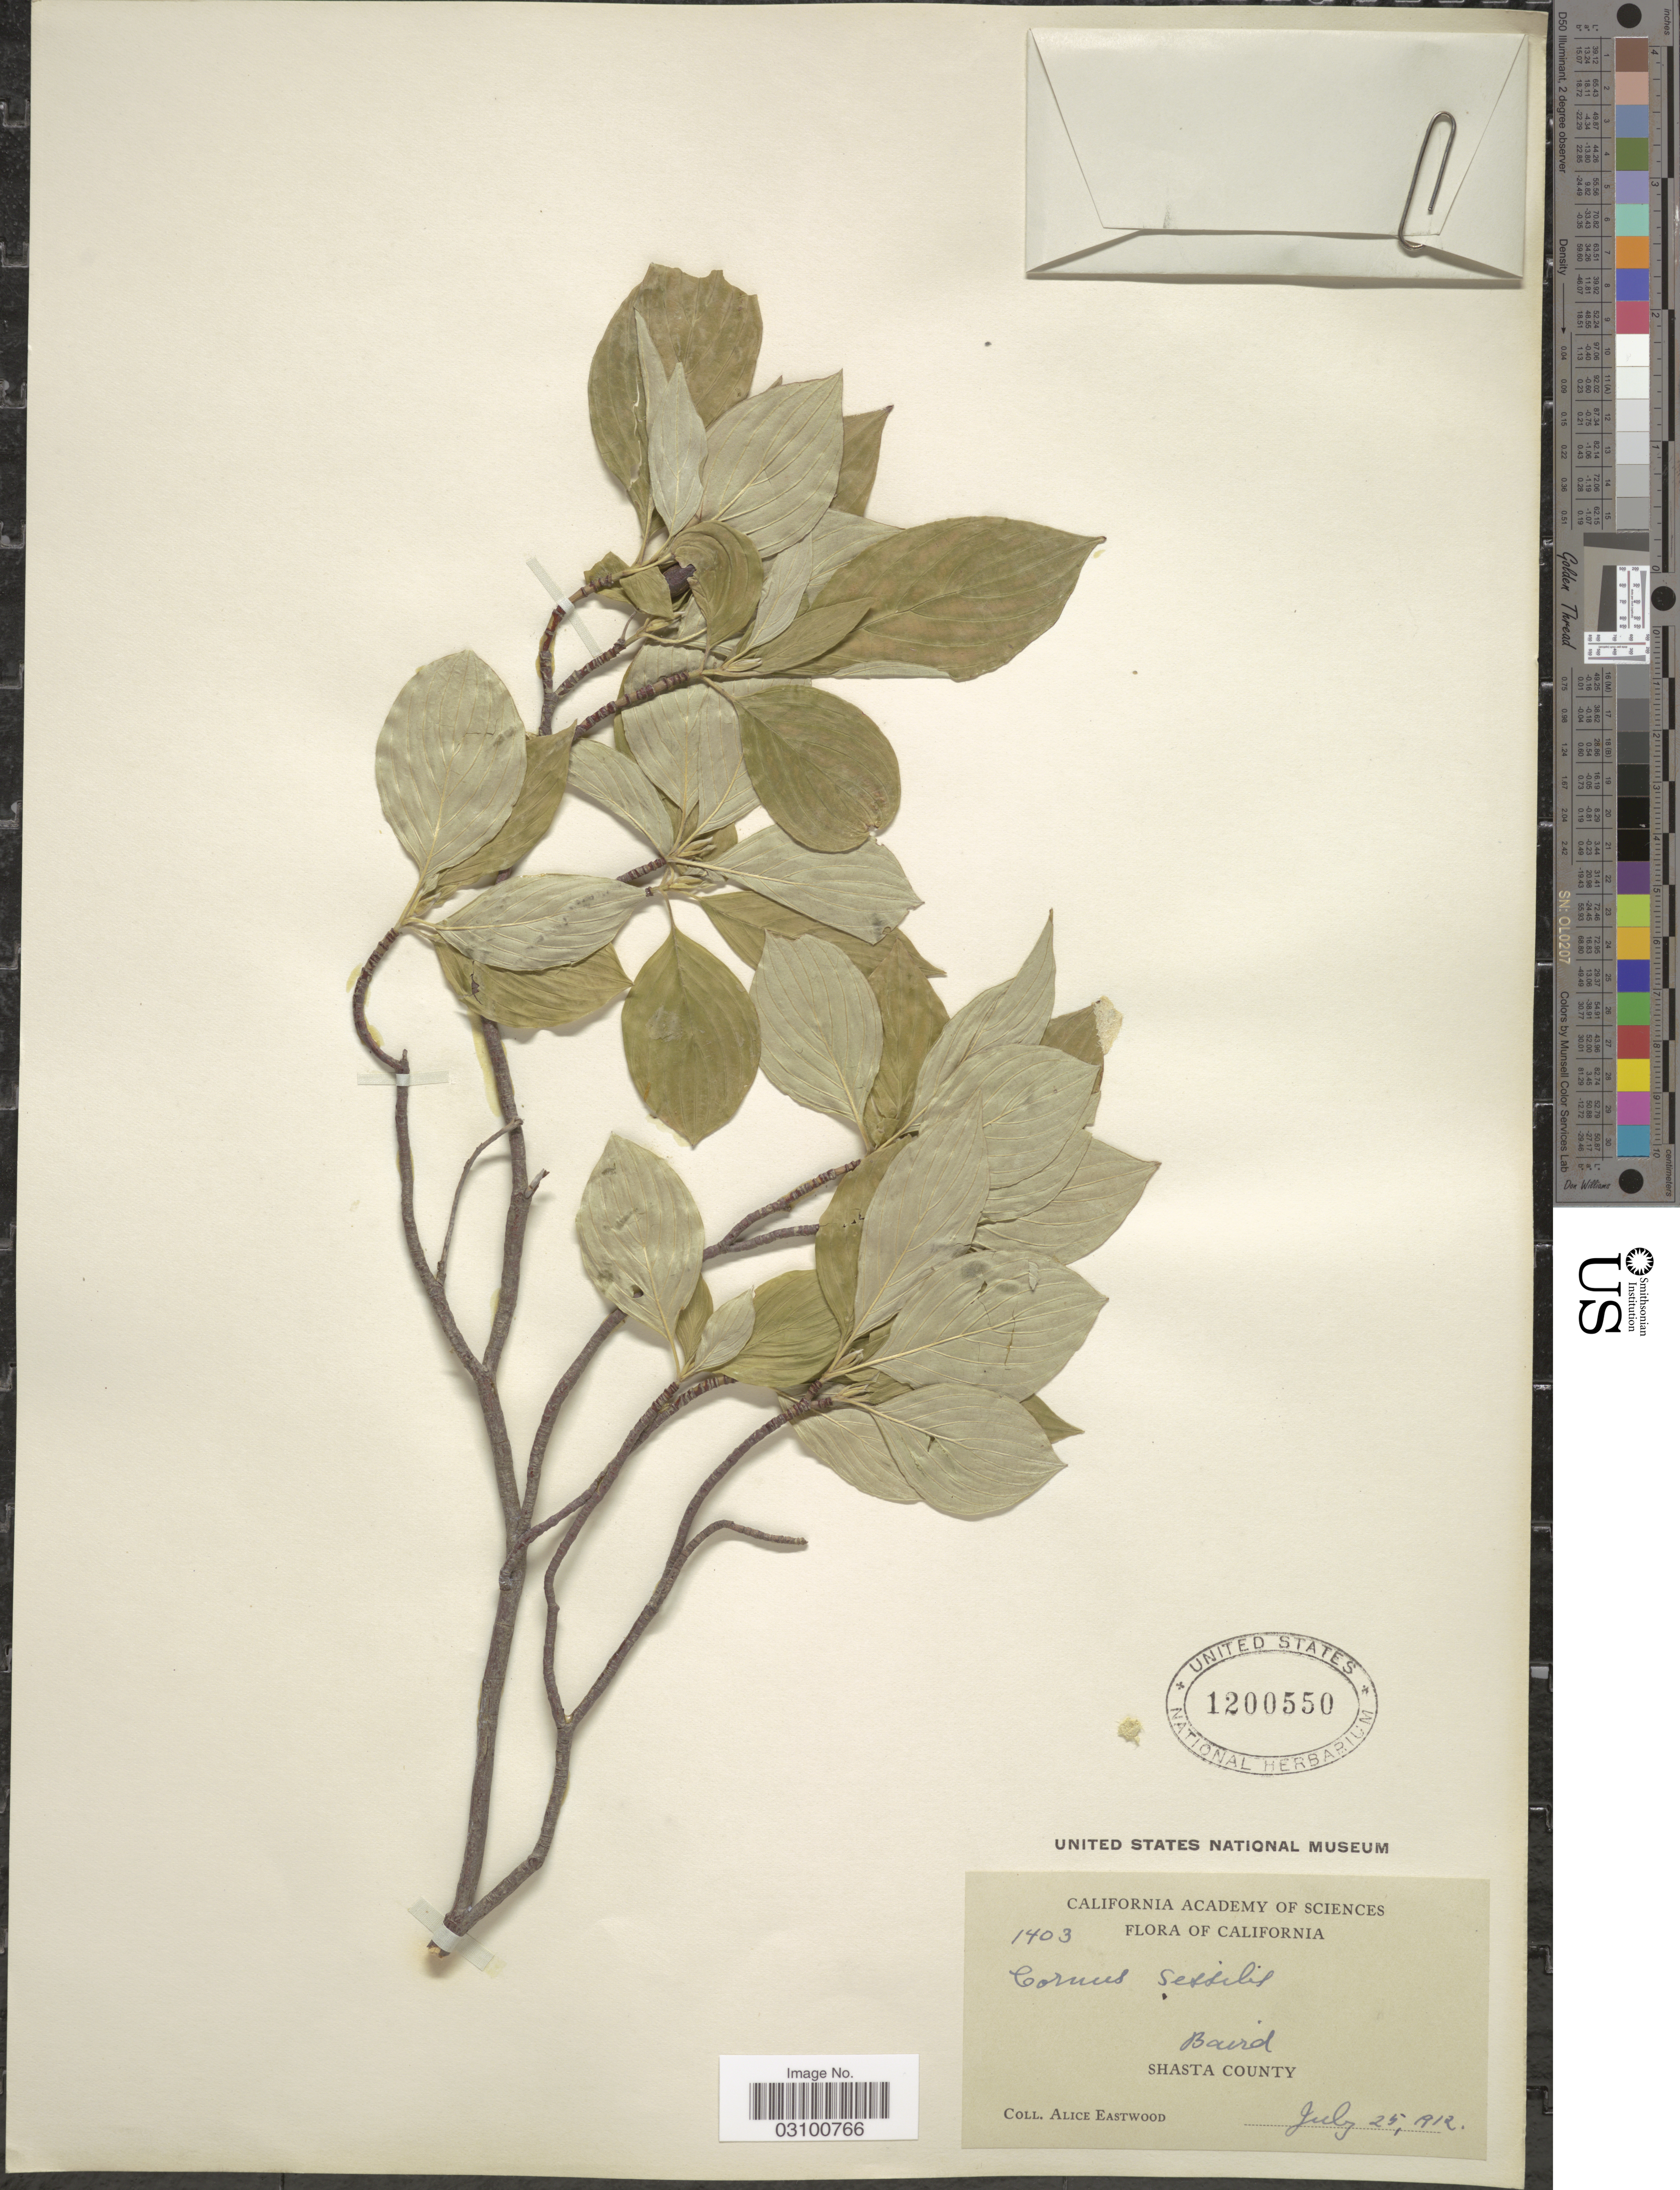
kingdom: Plantae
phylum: Tracheophyta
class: Magnoliopsida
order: Cornales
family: Cornaceae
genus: Cornus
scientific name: Cornus sessilis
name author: Torr. ex Durand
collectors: A. Eastwood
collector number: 1403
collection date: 1912-07-25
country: United States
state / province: California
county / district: Shasta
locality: Baird. Shasta County.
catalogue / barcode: US 1200550